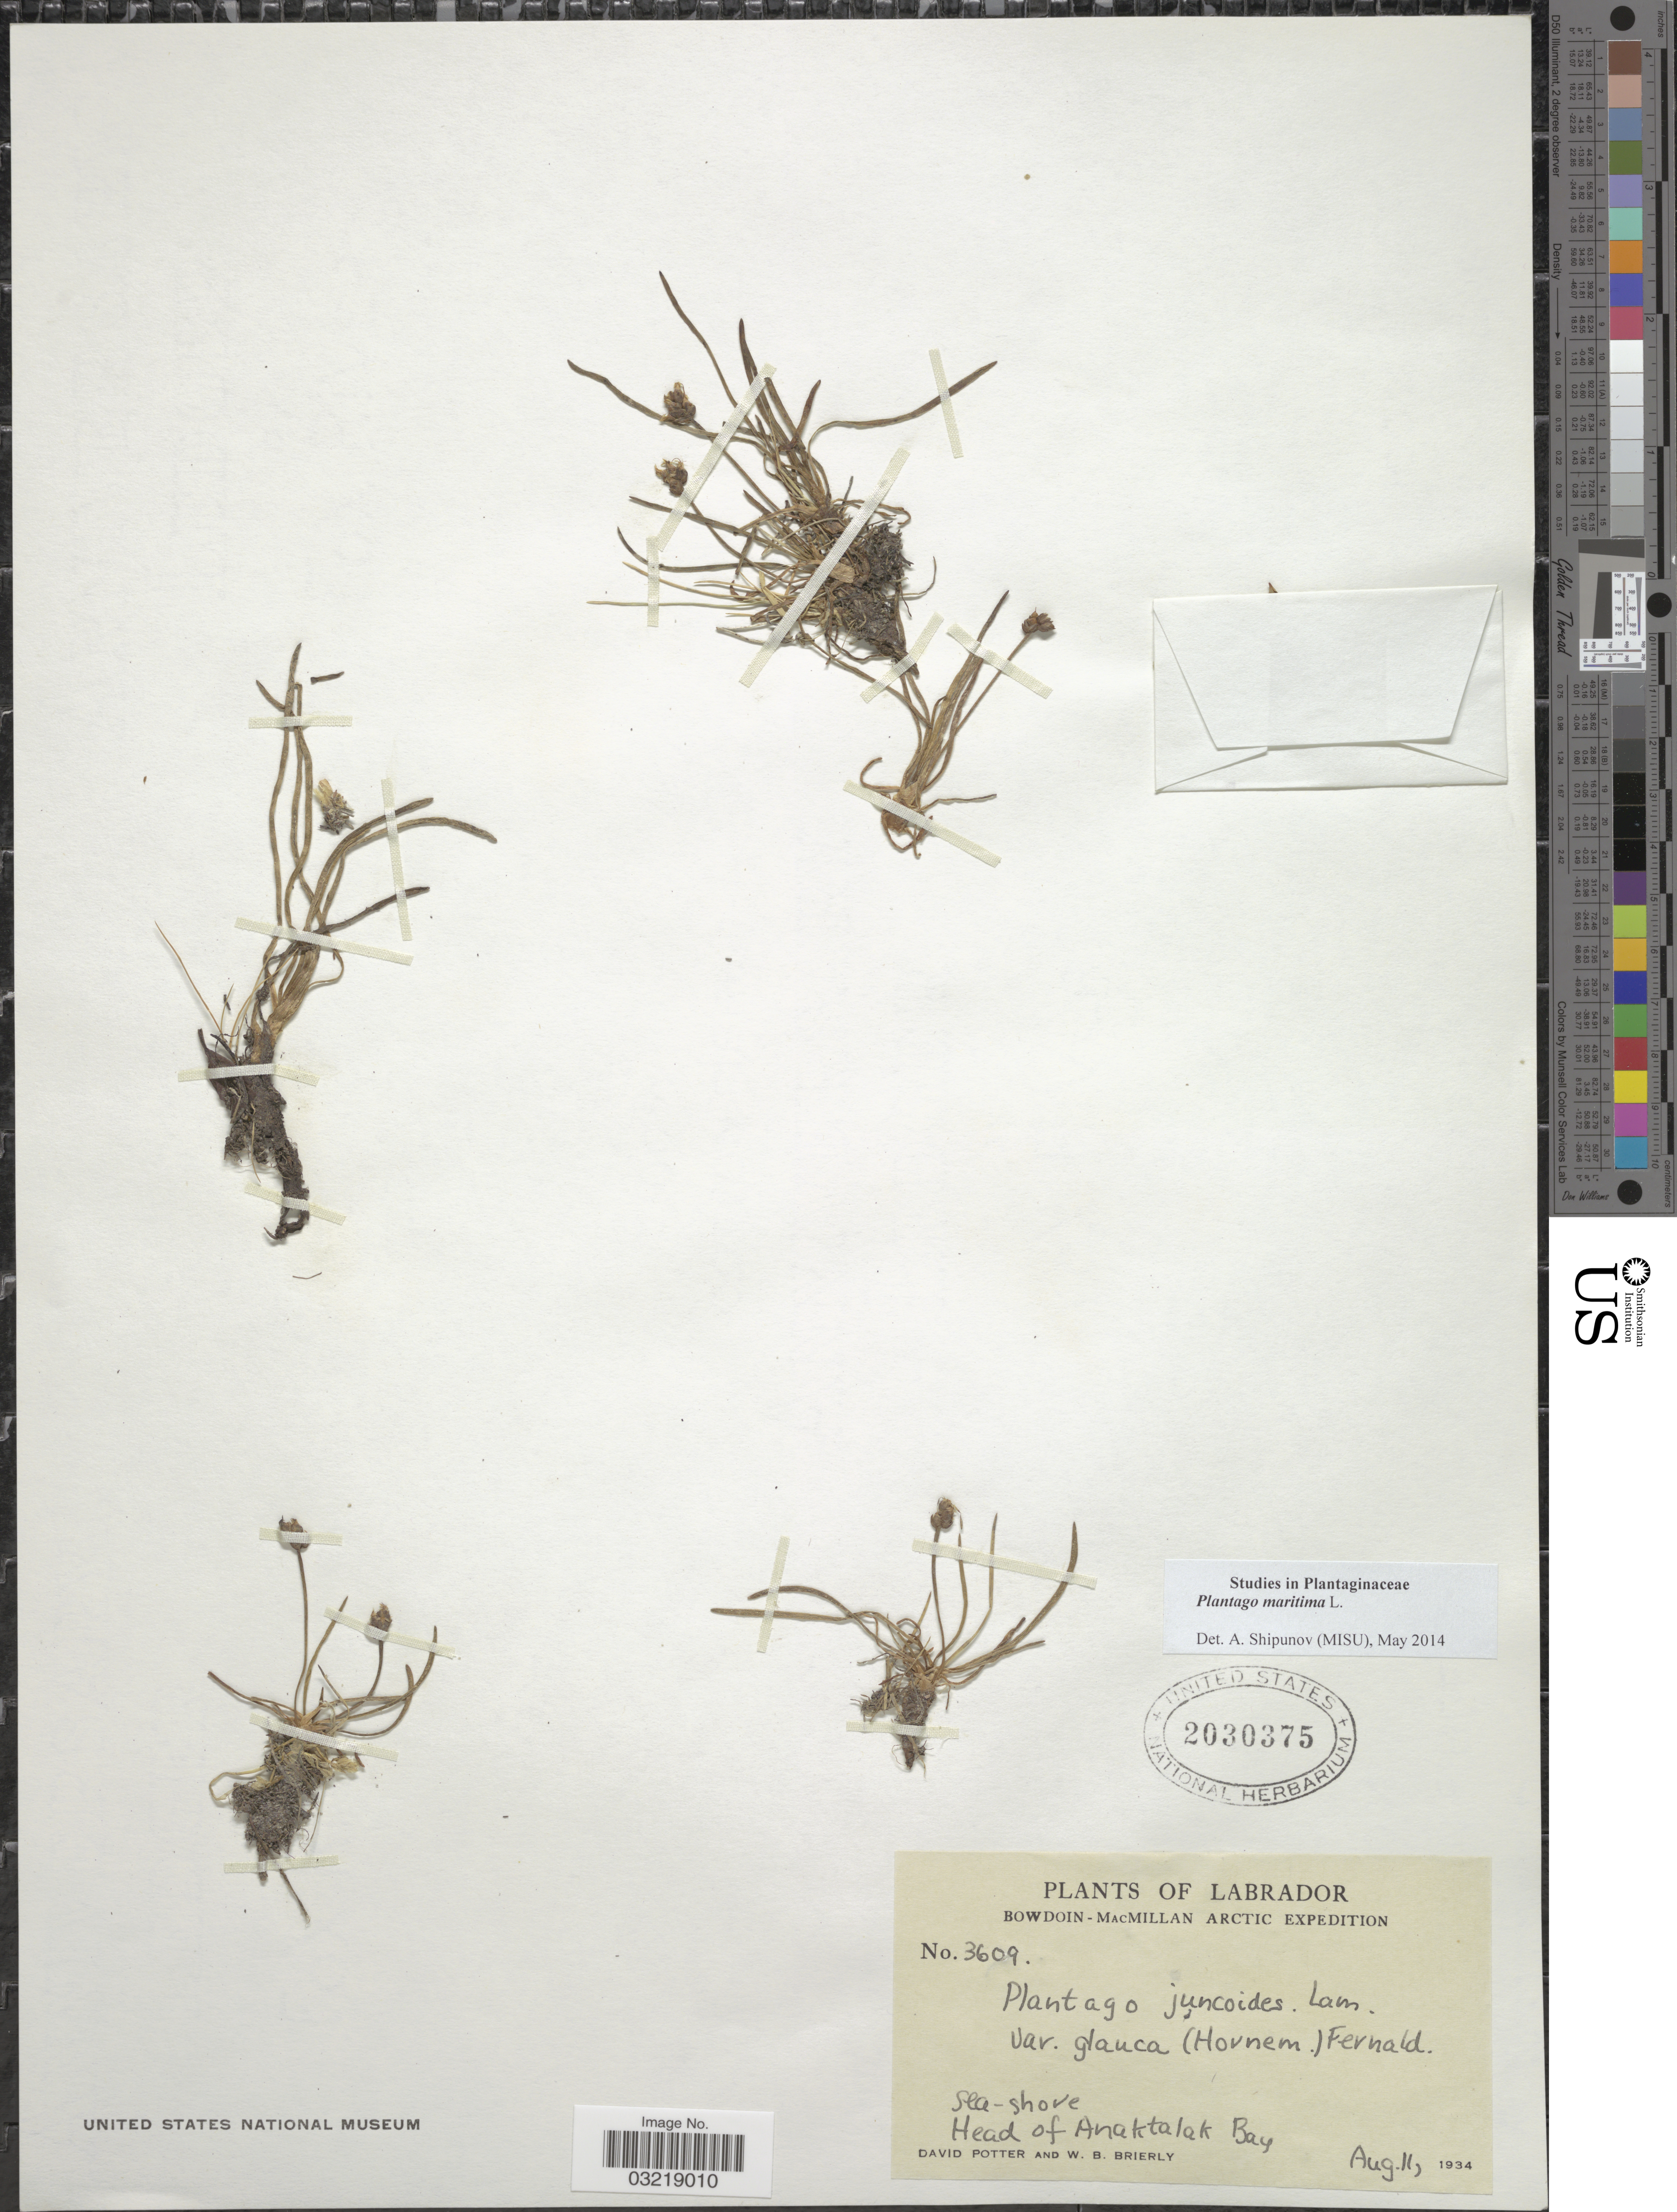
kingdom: Plantae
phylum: Tracheophyta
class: Magnoliopsida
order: Lamiales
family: Plantaginaceae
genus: Plantago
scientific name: Plantago maritima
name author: L.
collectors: D. Potter & W. Brierly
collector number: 3609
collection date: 1934-08-11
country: Canada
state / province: Newfoundland and Labrador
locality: Labrador. Sea-shore. Head of Anaktalak Bay.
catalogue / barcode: US 2030375